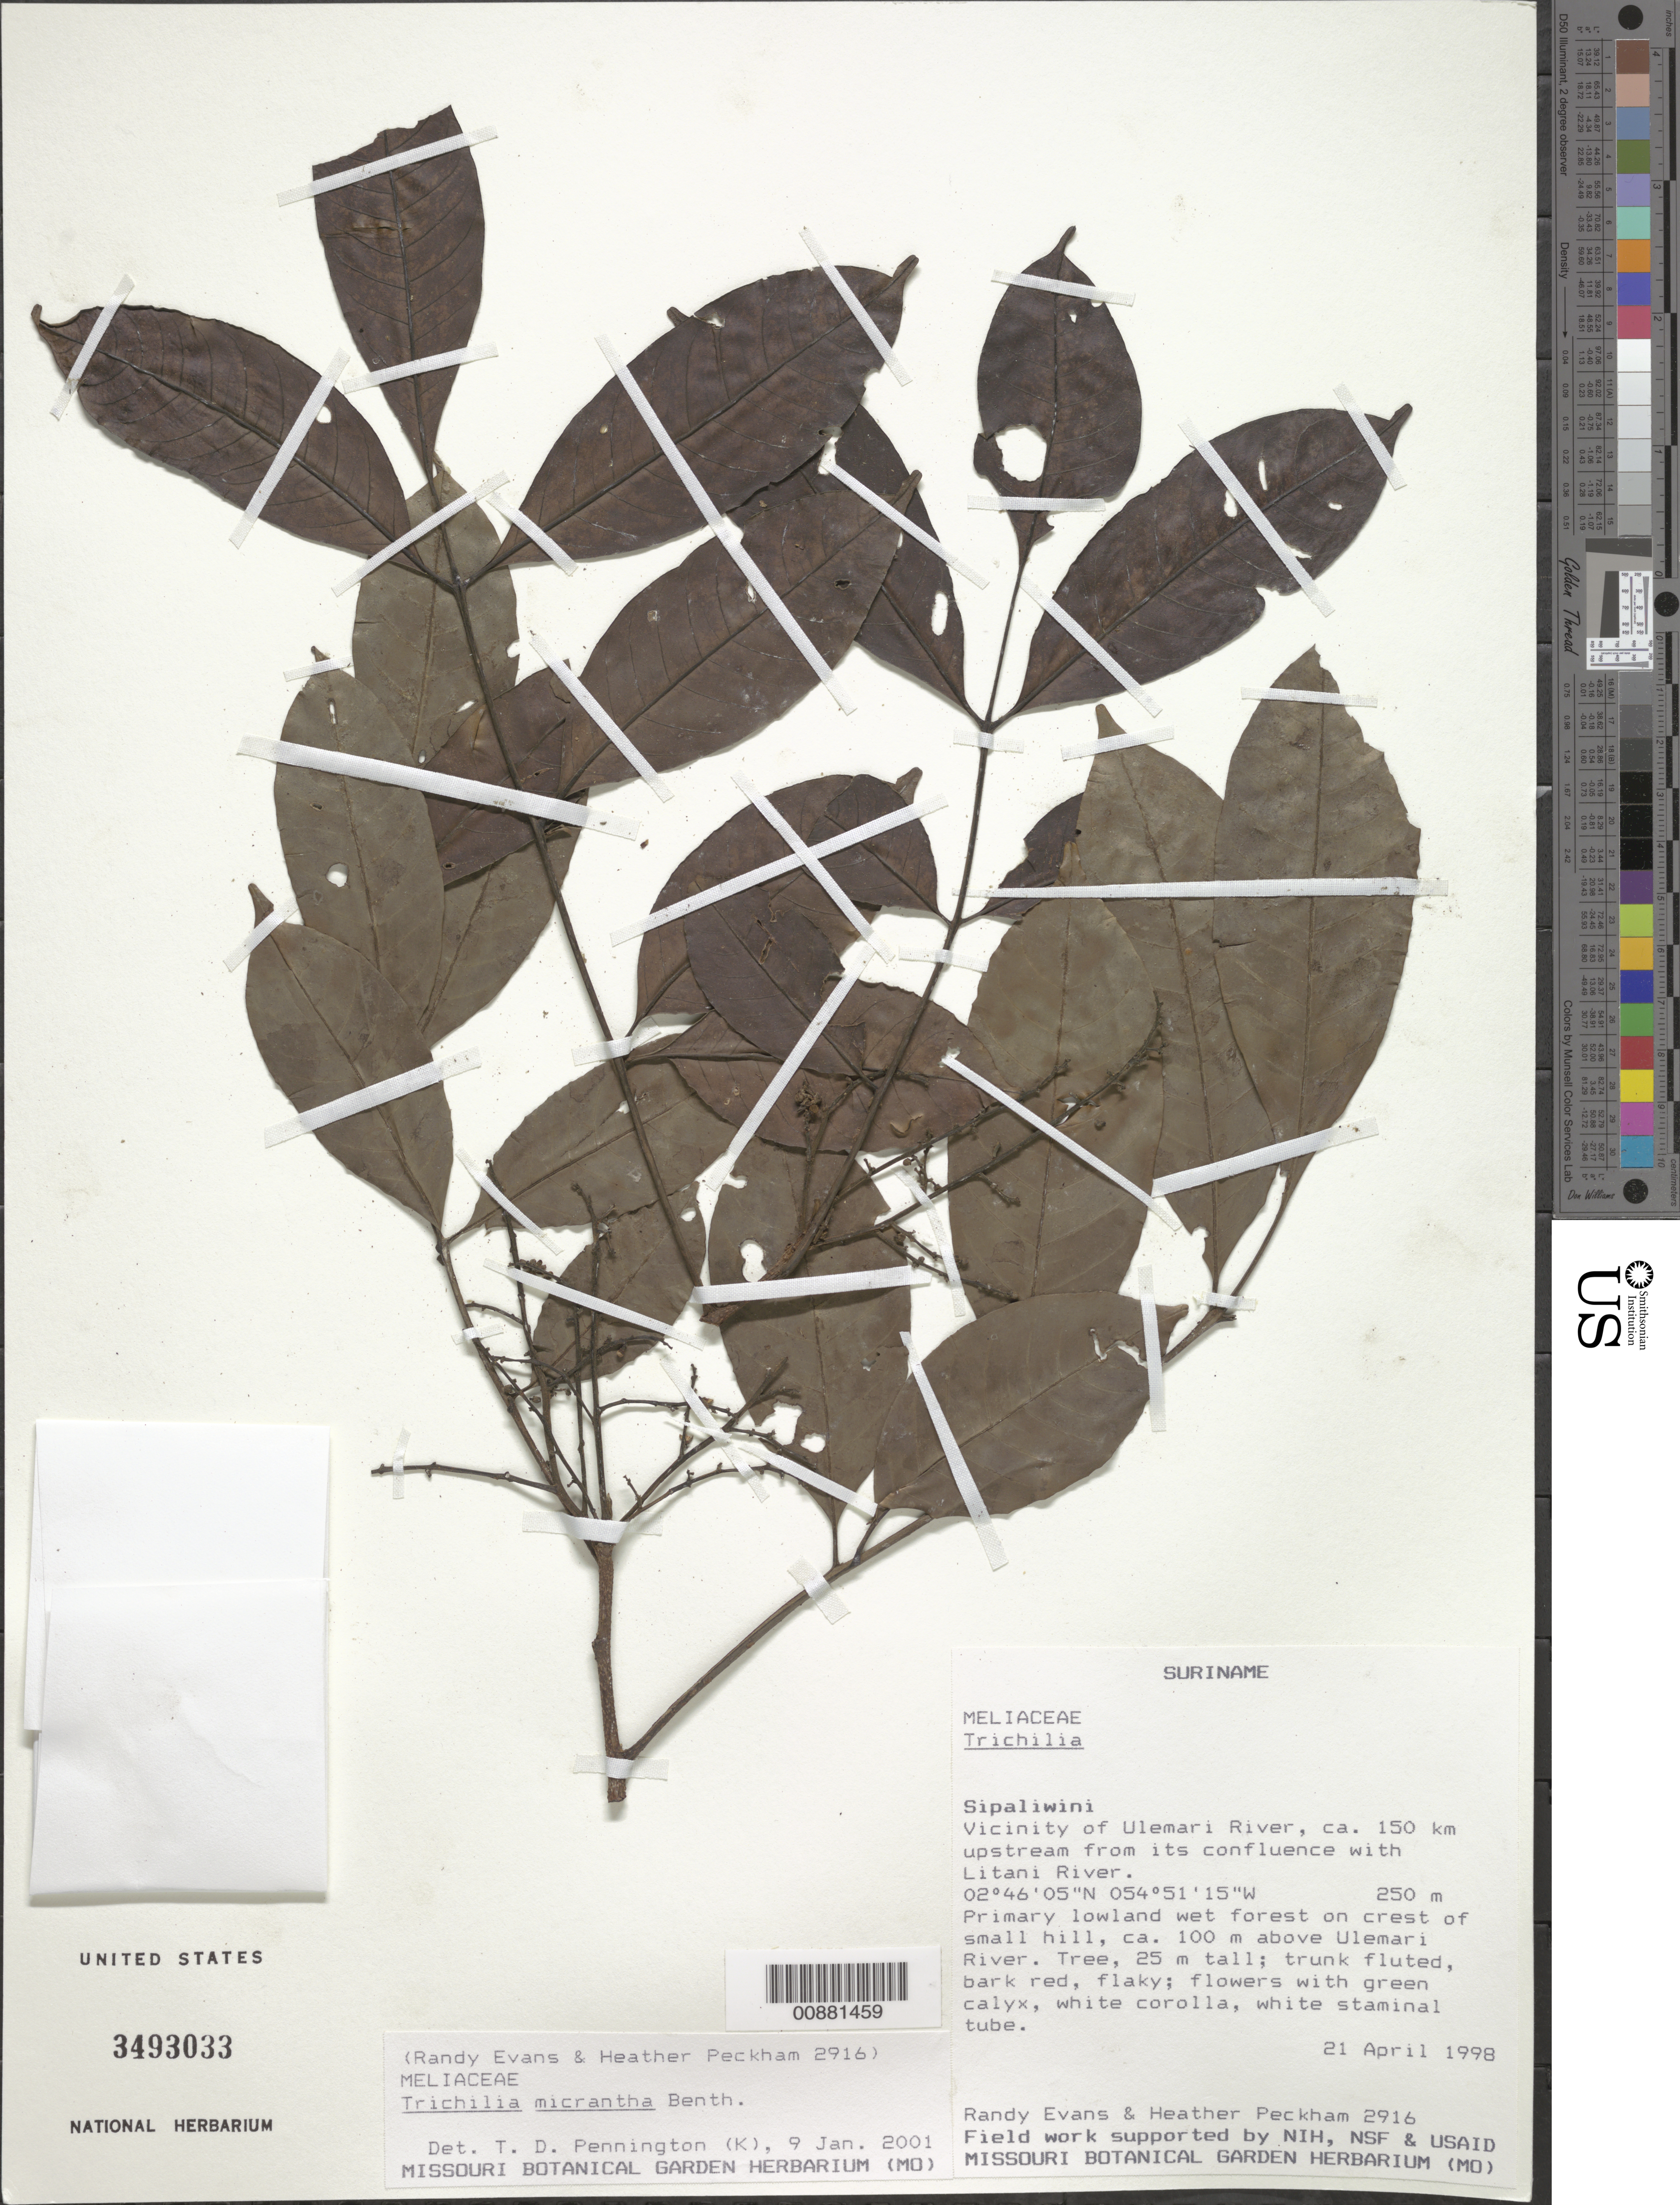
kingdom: Plantae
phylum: Tracheophyta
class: Magnoliopsida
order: Sapindales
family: Meliaceae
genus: Trichilia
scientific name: Trichilia micrantha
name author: Benth.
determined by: Pennington, T. D., (K)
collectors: R. Evans & H. Peckham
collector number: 2916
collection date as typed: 21-Apr-98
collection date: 1998-04-21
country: Suriname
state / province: Sipaliwini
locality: Ulemari R., ca. 150 km upstream from confl. with Litani R.; ca. 100 m above Ulemari River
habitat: Primary lowland wet forest on crest of small hill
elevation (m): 250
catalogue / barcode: US 3493033